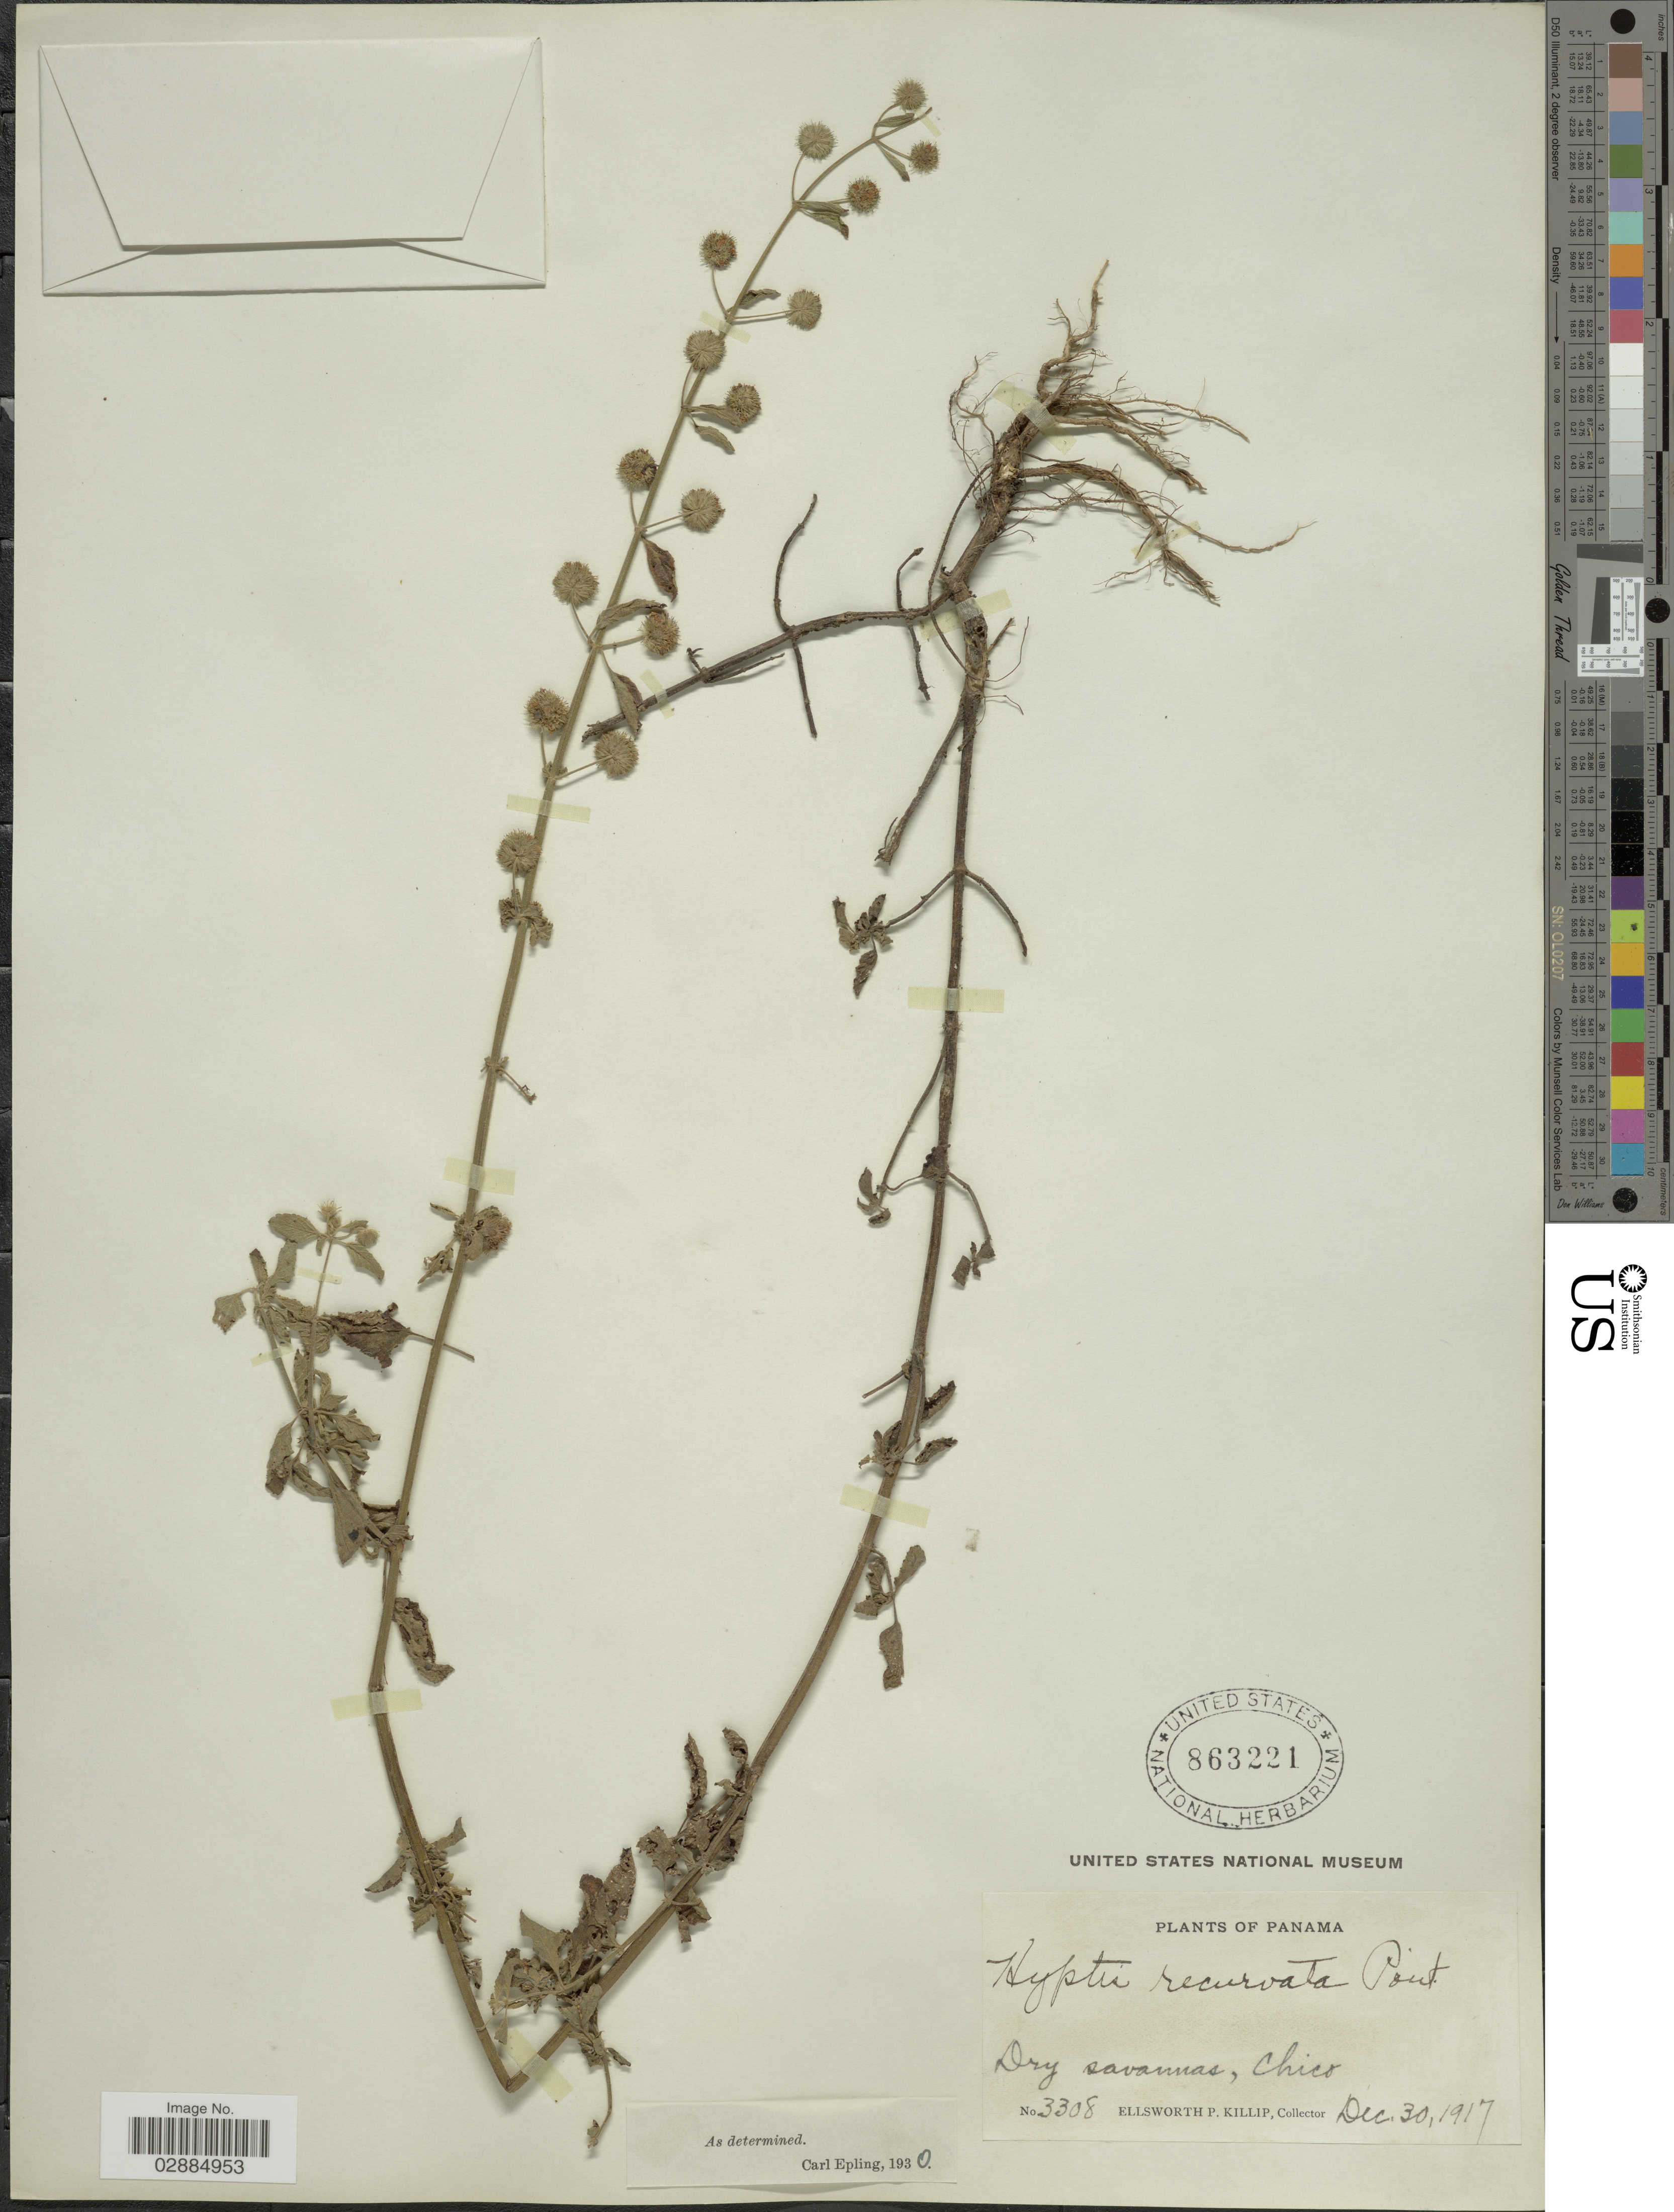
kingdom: Plantae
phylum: Tracheophyta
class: Magnoliopsida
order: Lamiales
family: Lamiaceae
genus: Hyptis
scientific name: Hyptis recurvata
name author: Poit.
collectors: E. P. Killip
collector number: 3308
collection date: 1917-12-30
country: Panama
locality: Dry savannas, Chico.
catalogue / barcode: US 863221